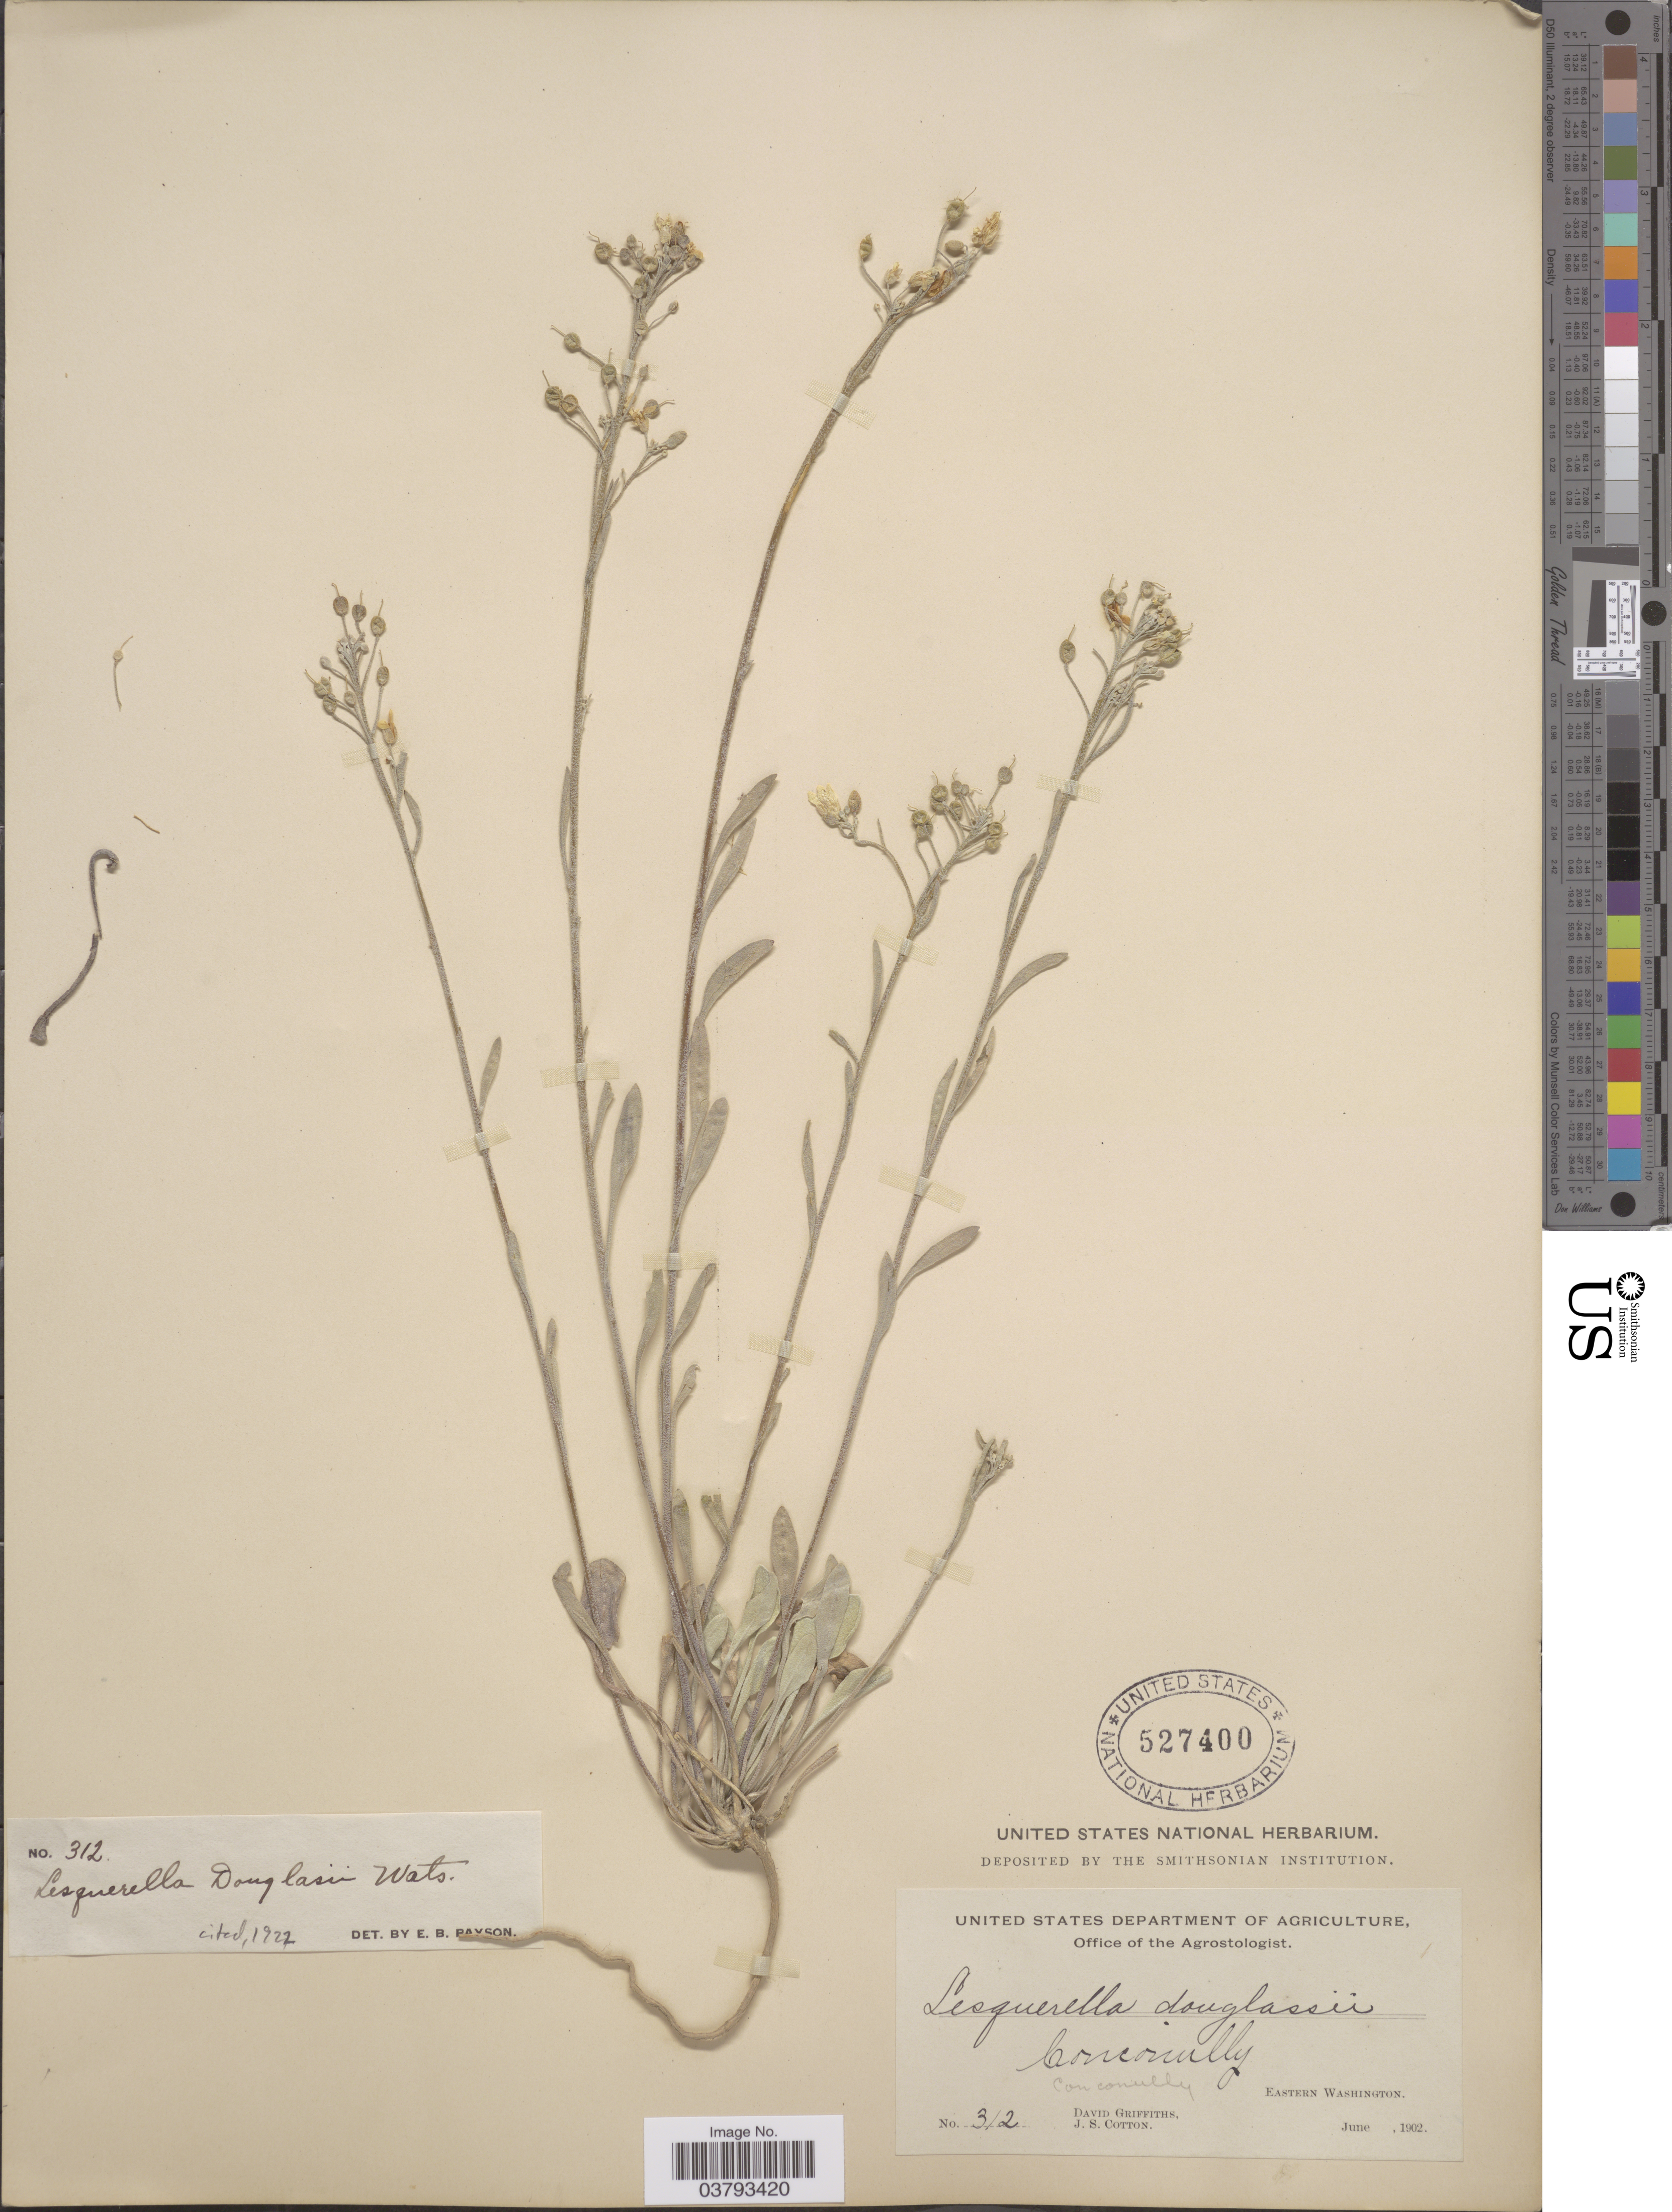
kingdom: Plantae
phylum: Tracheophyta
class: Magnoliopsida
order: Brassicales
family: Brassicaceae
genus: Lesquerella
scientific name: Lesquerella douglasii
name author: S. Watson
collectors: D. Griffiths & J. S. Cotton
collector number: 312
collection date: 1902-06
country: United States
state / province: Washington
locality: Conconully, Eastern Washington.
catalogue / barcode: US 527400